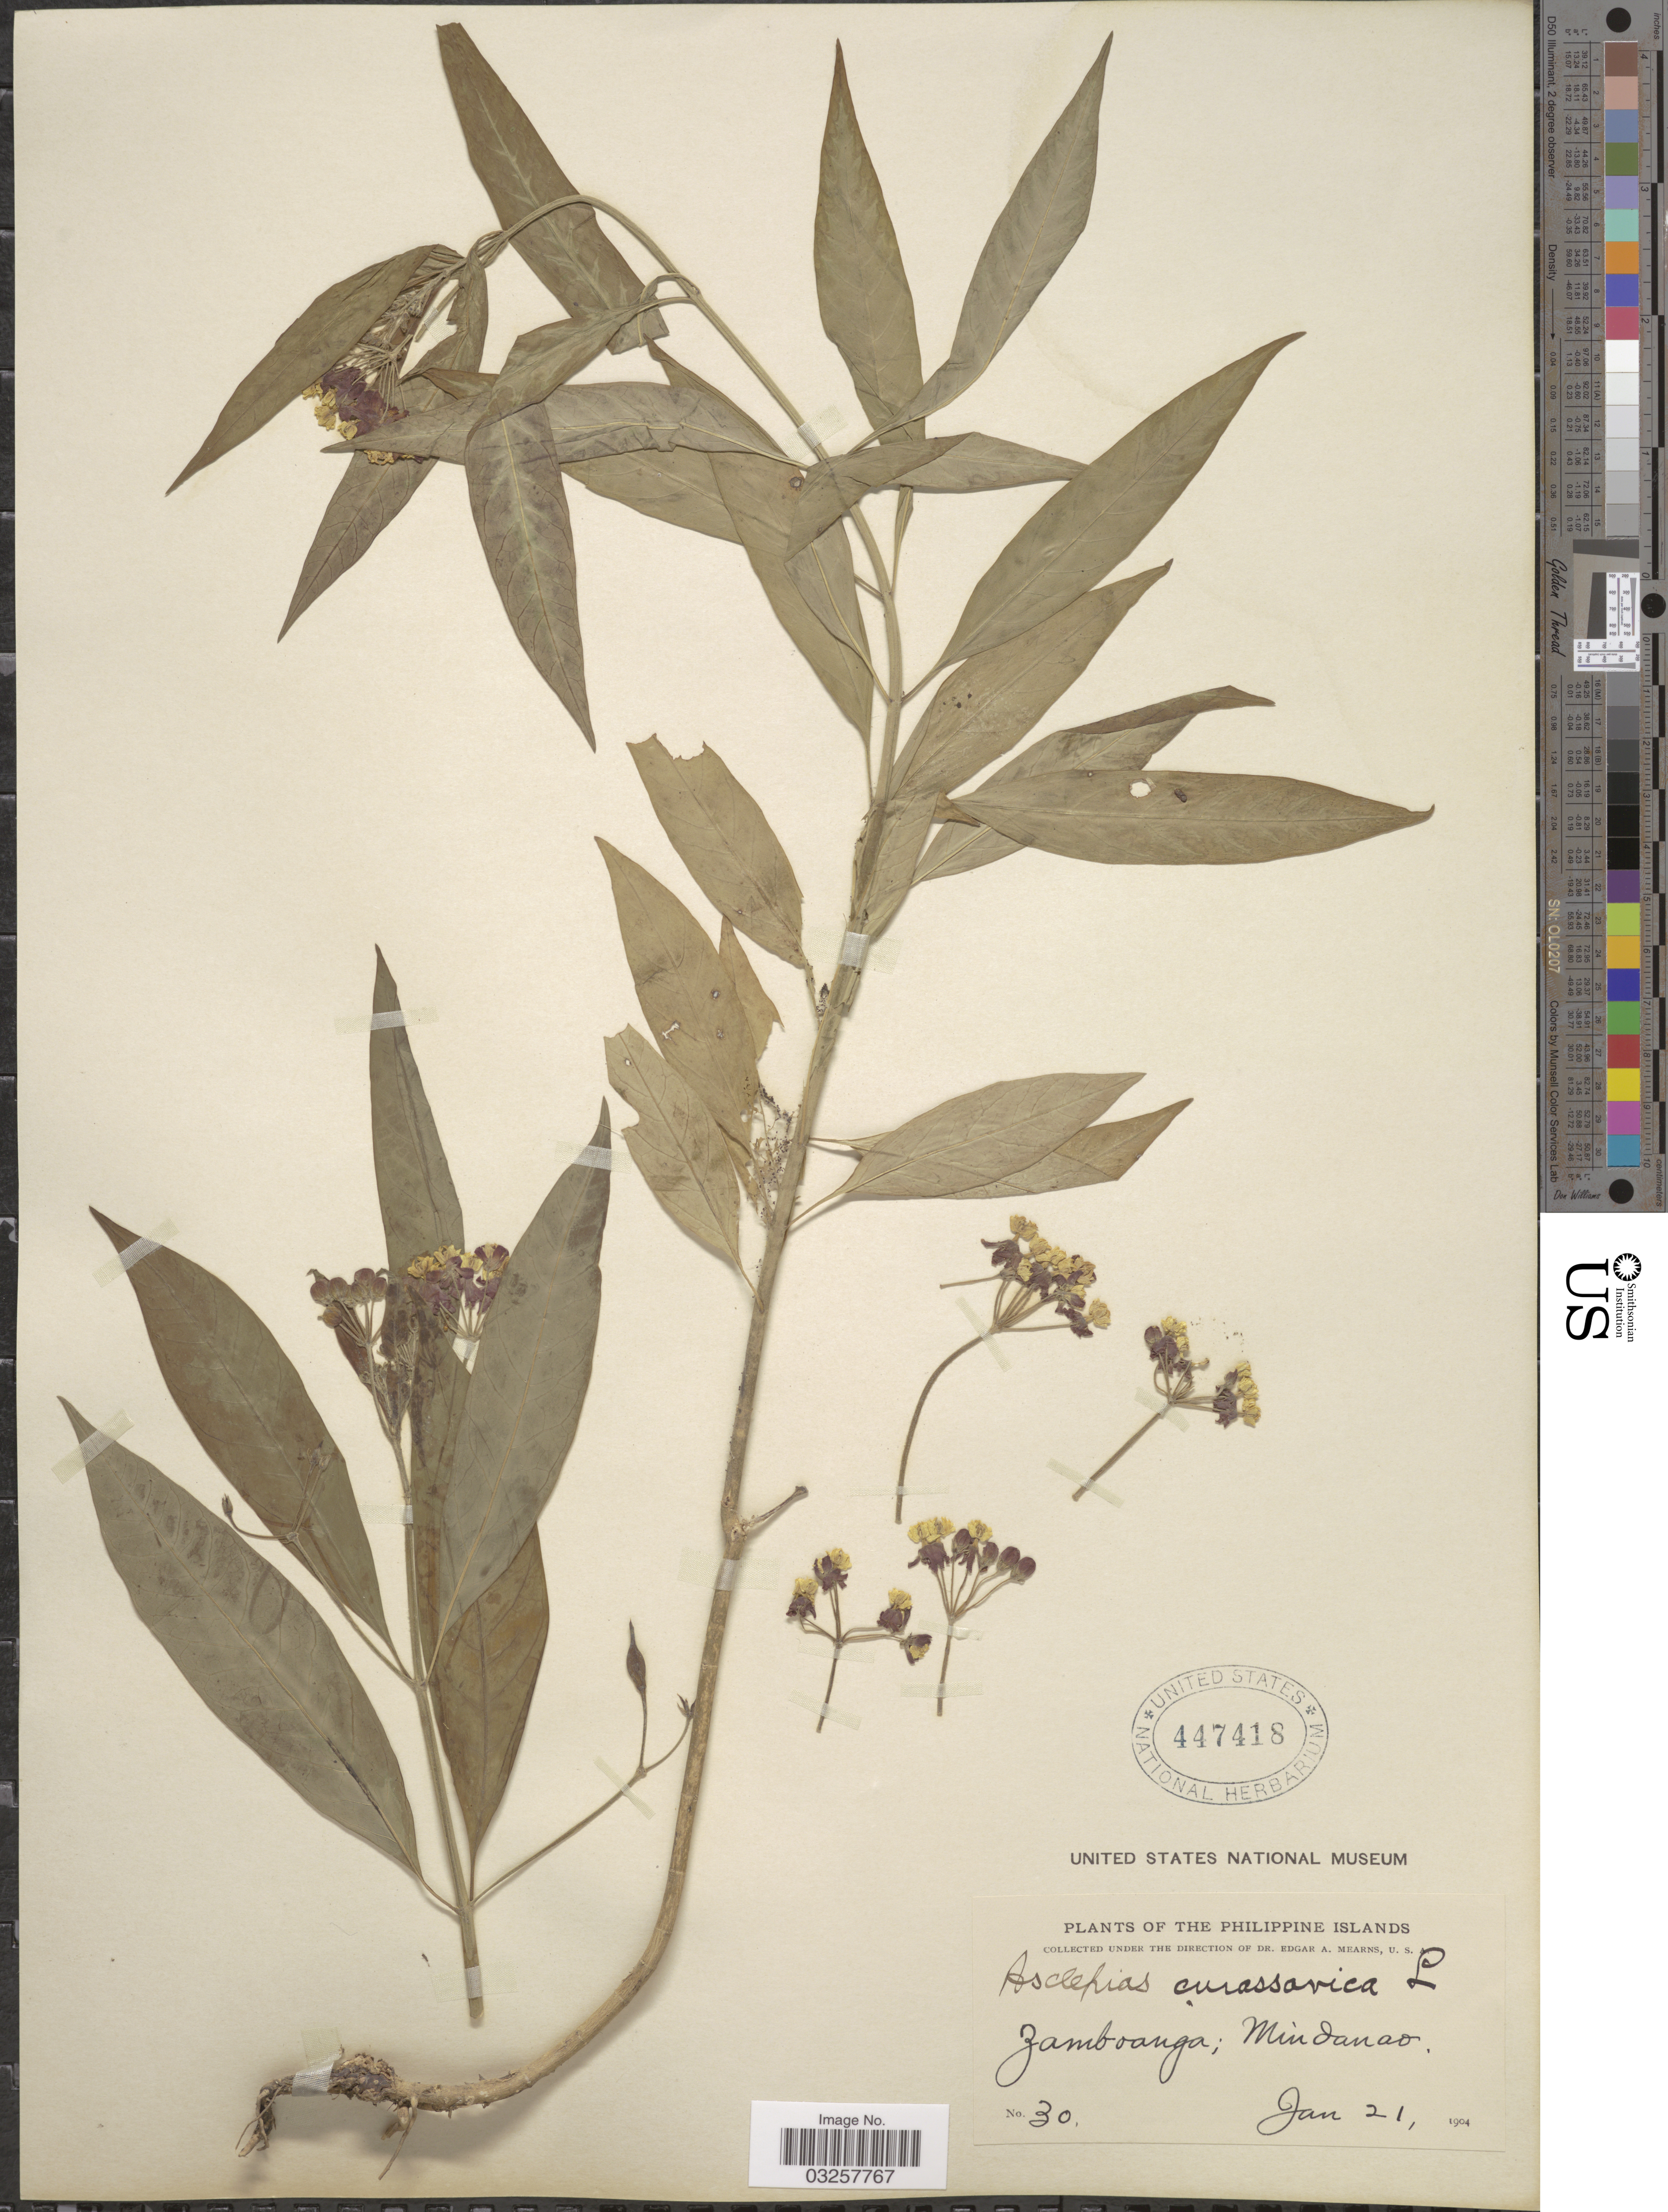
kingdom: Plantae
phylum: Tracheophyta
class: Magnoliopsida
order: Gentianales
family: Apocynaceae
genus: Asclepias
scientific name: Asclepias curassavica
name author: L.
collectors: E. A. Mearns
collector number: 30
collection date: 1904-01-21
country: Philippines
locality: Zamboanga; Mindanao.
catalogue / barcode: US 447418